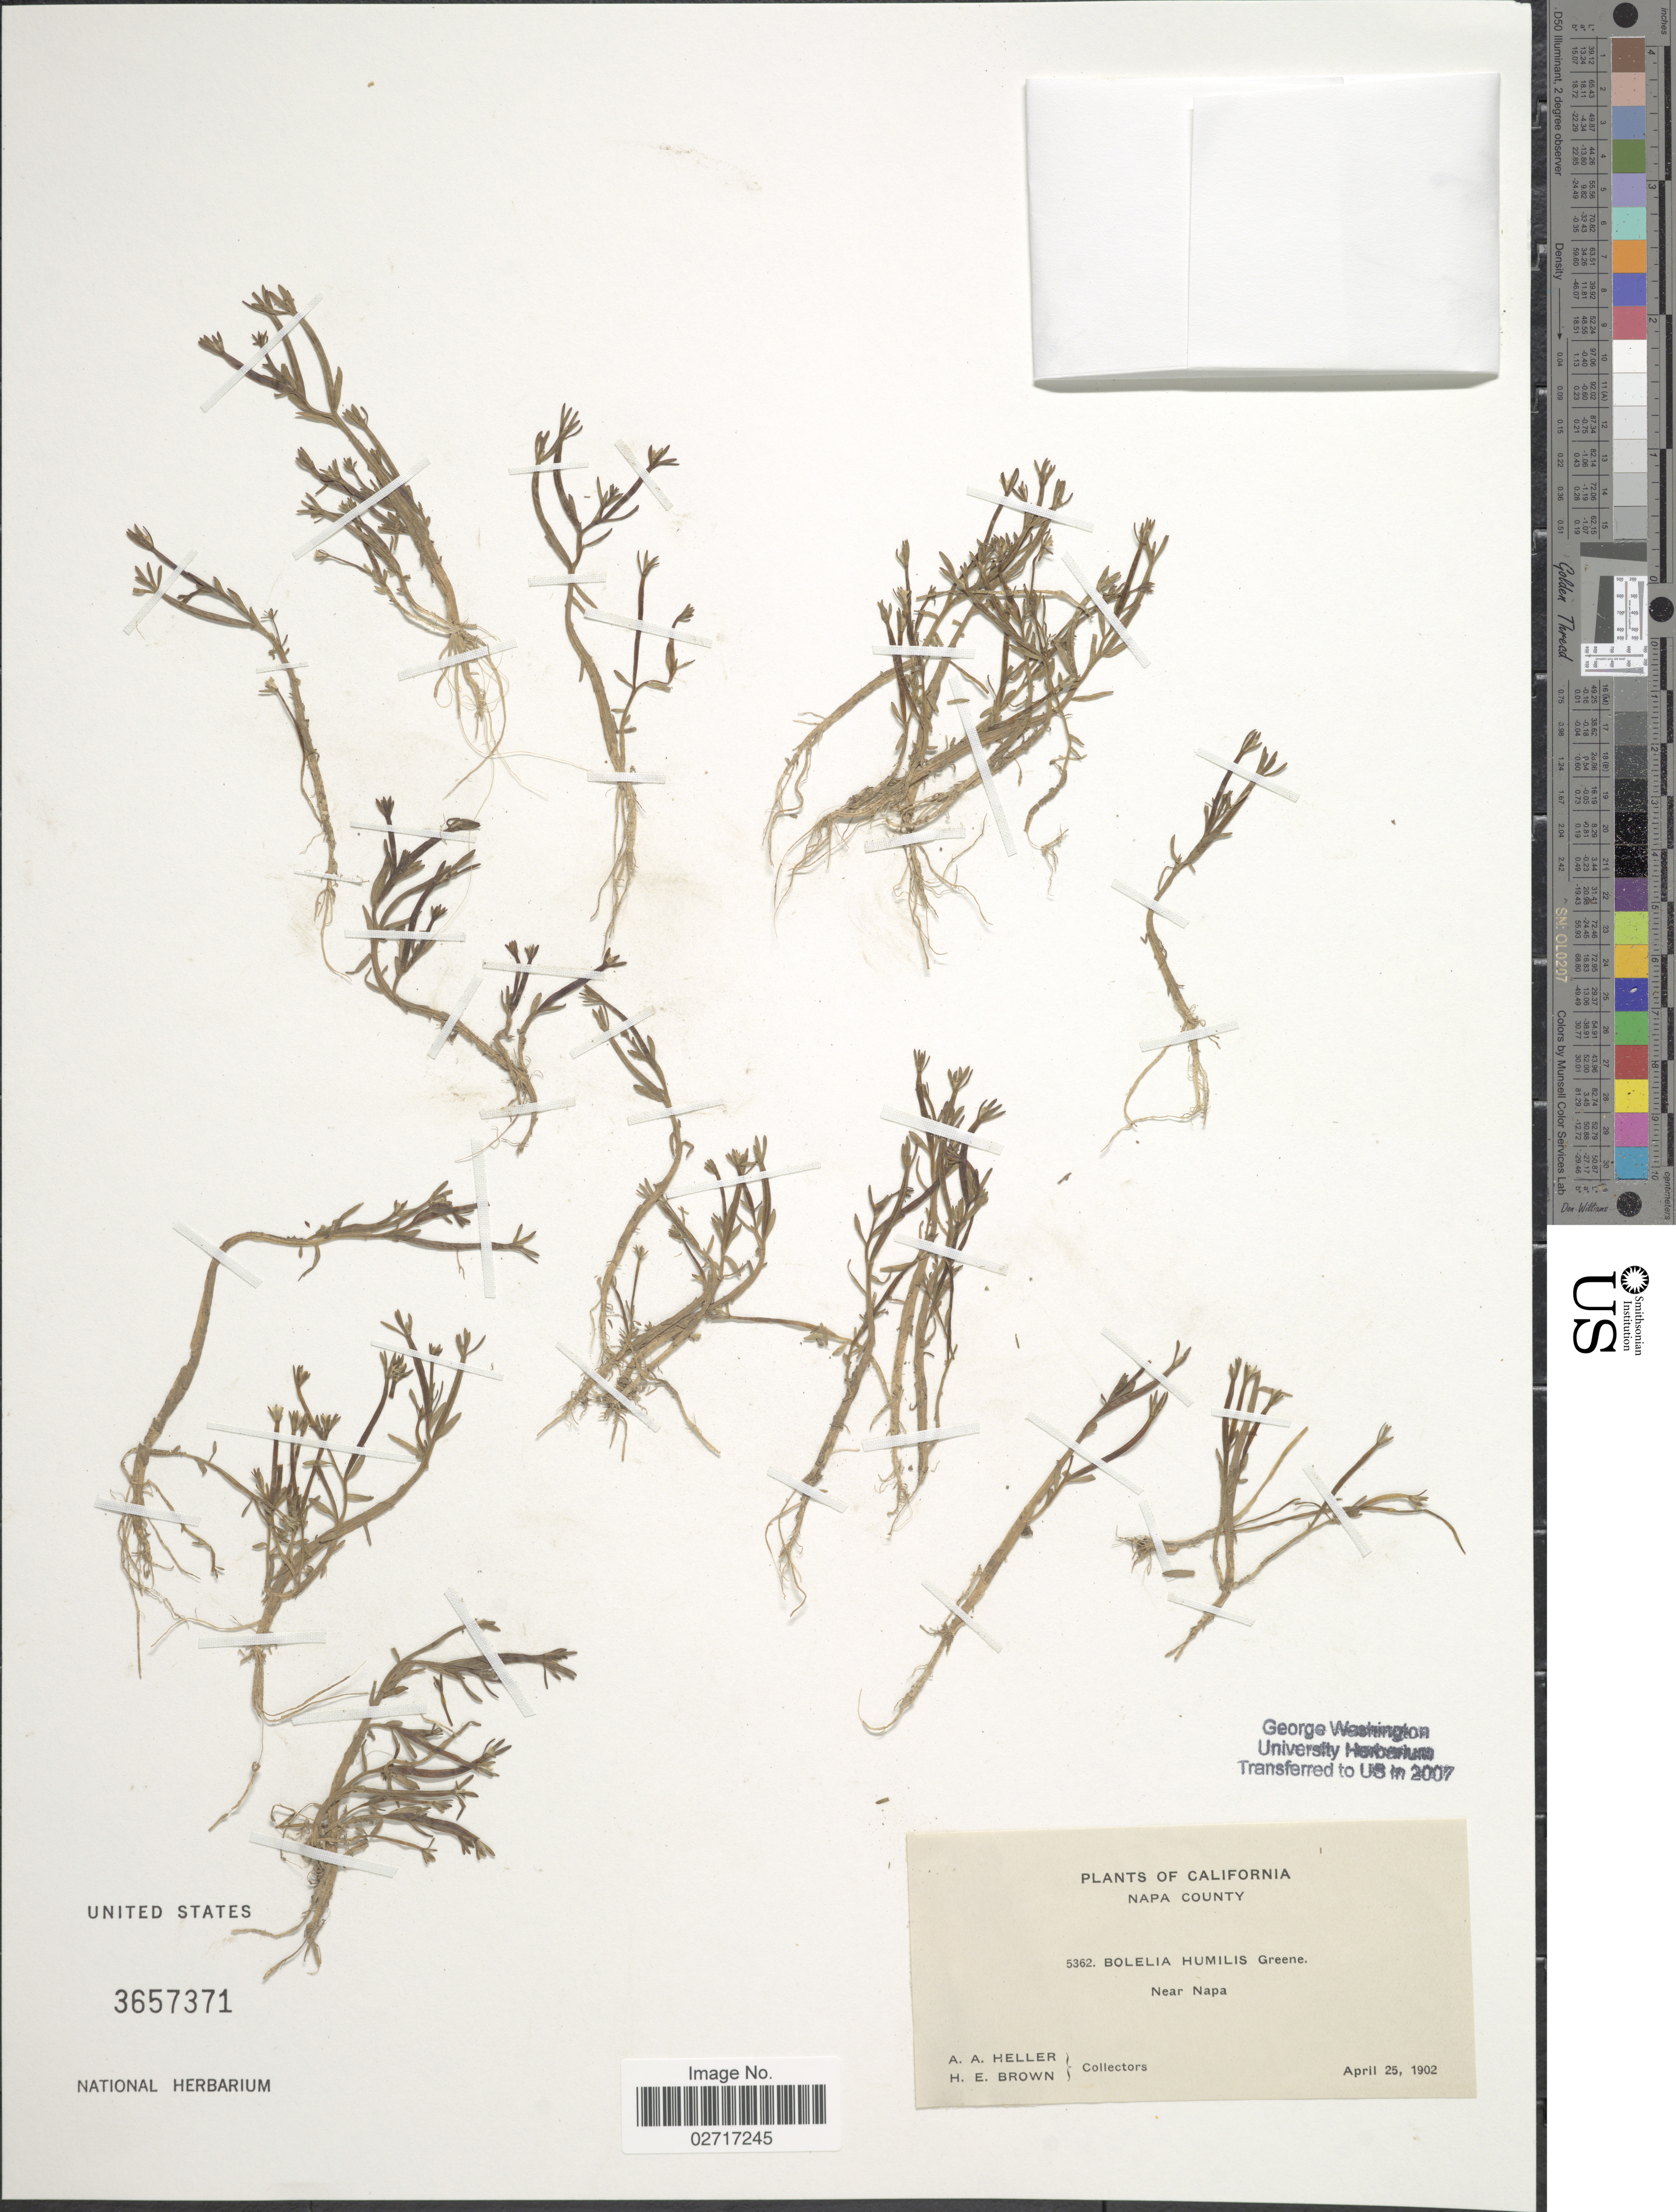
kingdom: Plantae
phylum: Tracheophyta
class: Magnoliopsida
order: Asterales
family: Campanulaceae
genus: Downingia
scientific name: Downingia humilis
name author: (S.W. Greene) Rattan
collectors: A. A. Heller & H. E. Brown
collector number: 5362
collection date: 1902-04-25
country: United States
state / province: California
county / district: Napa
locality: Napa County, Near Napa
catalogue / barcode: US 3657371